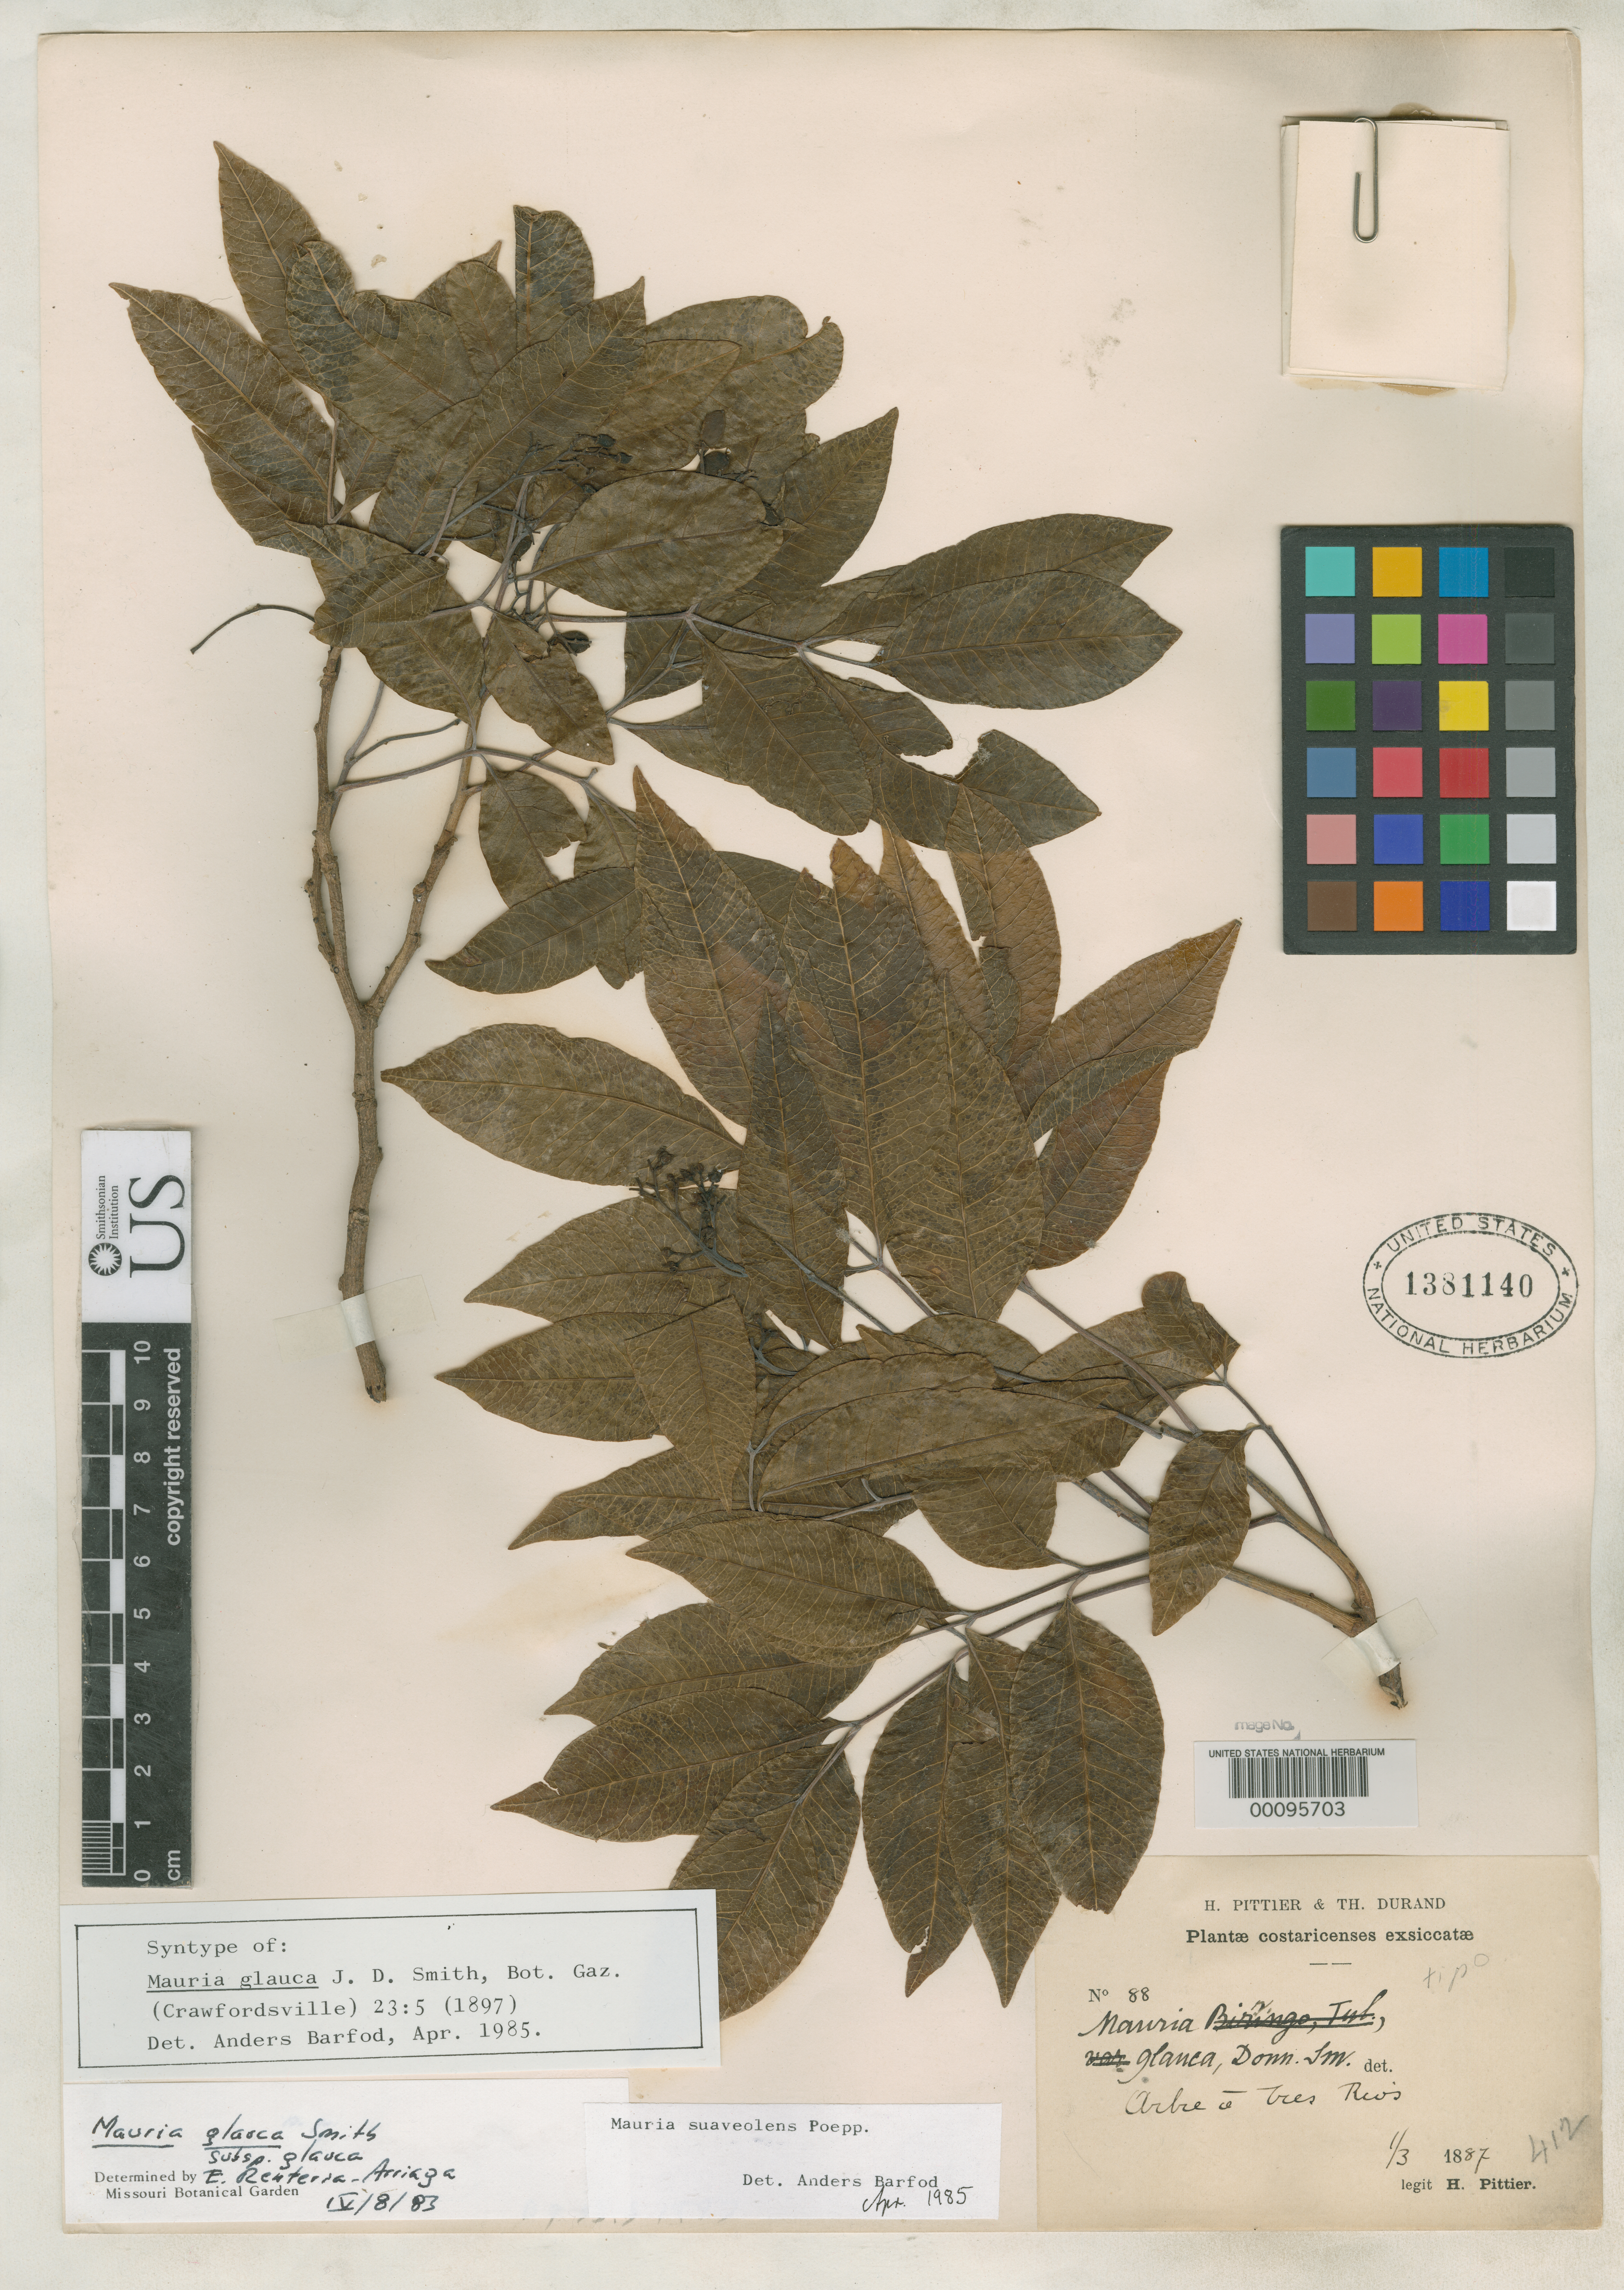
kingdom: Plantae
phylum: Tracheophyta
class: Magnoliopsida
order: Sapindales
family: Anacardiaceae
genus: Mauria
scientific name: Mauria glauca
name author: Donn. Sm.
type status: Isosyntype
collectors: H. F. Pittier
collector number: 88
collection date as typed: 01 Mar 1887 or 03 Jan 1887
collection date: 1887-01-03 or 1887-03-01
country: Costa Rica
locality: Tres Rios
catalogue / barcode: US 1381140